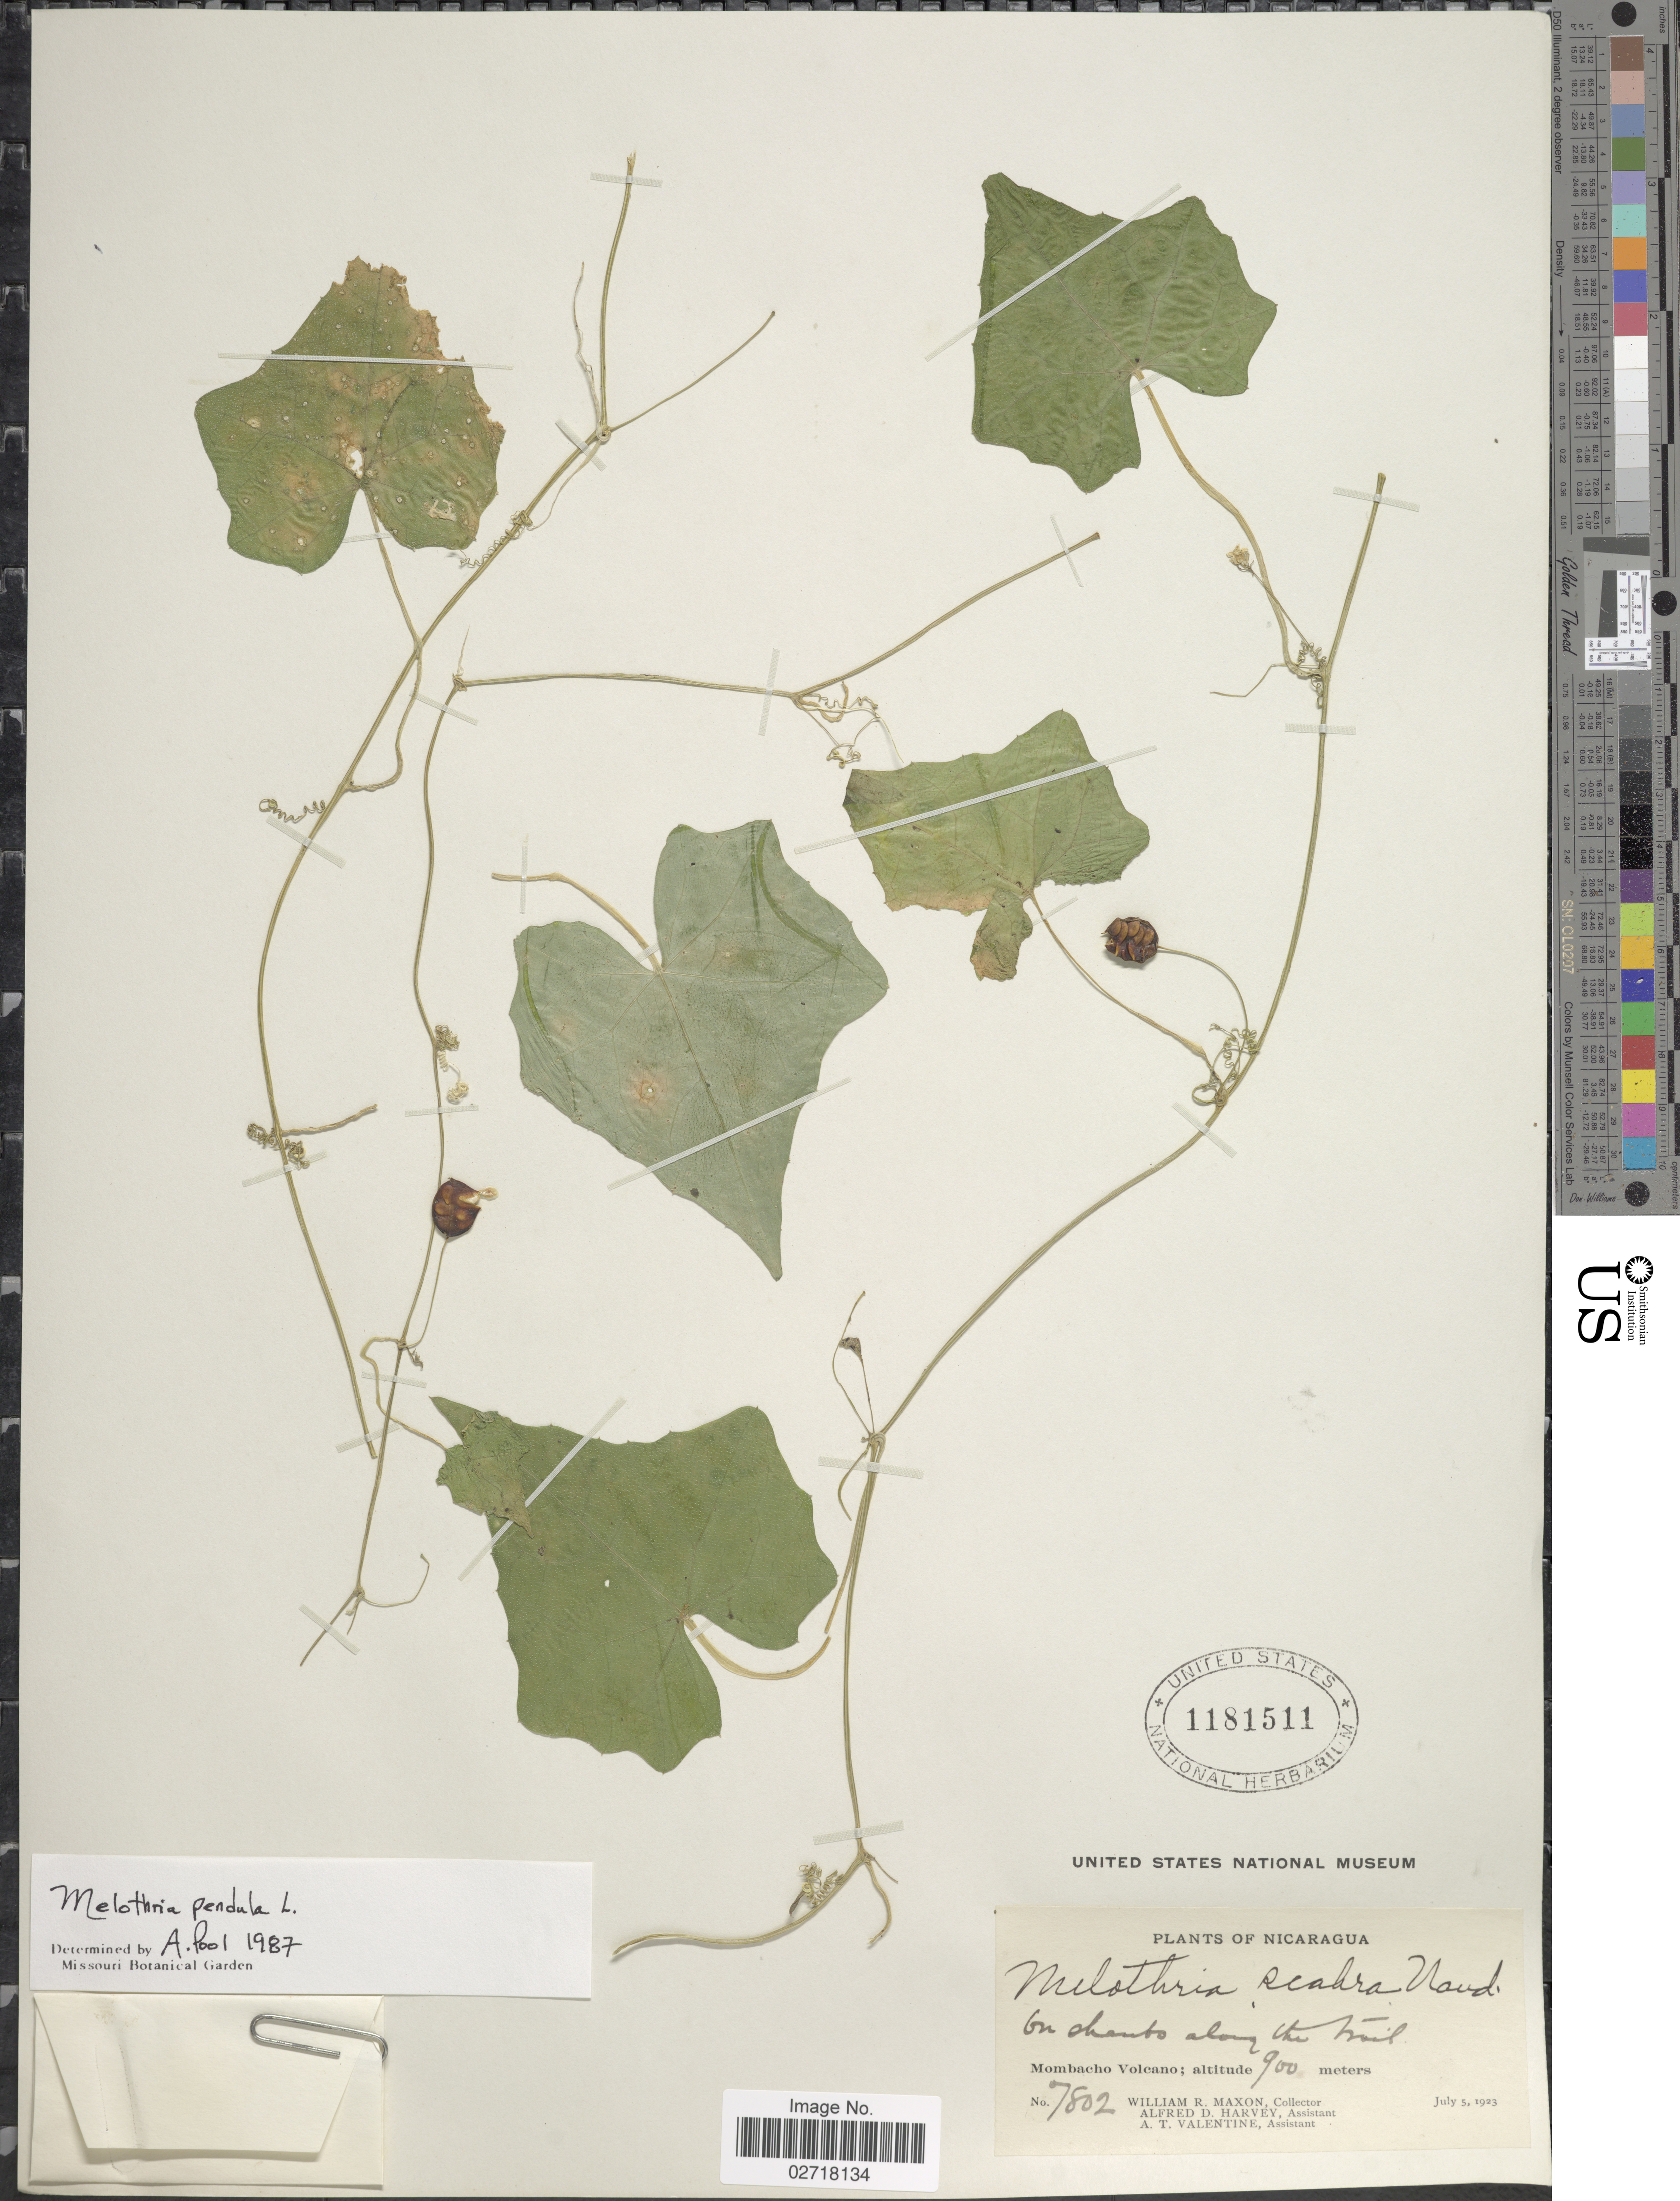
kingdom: Plantae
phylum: Tracheophyta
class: Magnoliopsida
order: Cucurbitales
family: Cucurbitaceae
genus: Melothria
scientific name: Melothria pendula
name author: L.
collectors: W. R. Maxon, A. D. Harvey & A. Valentine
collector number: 7802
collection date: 1923-07-05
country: Nicaragua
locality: Along the rail. Mombacho Volcano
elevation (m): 900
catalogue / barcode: US 1181511